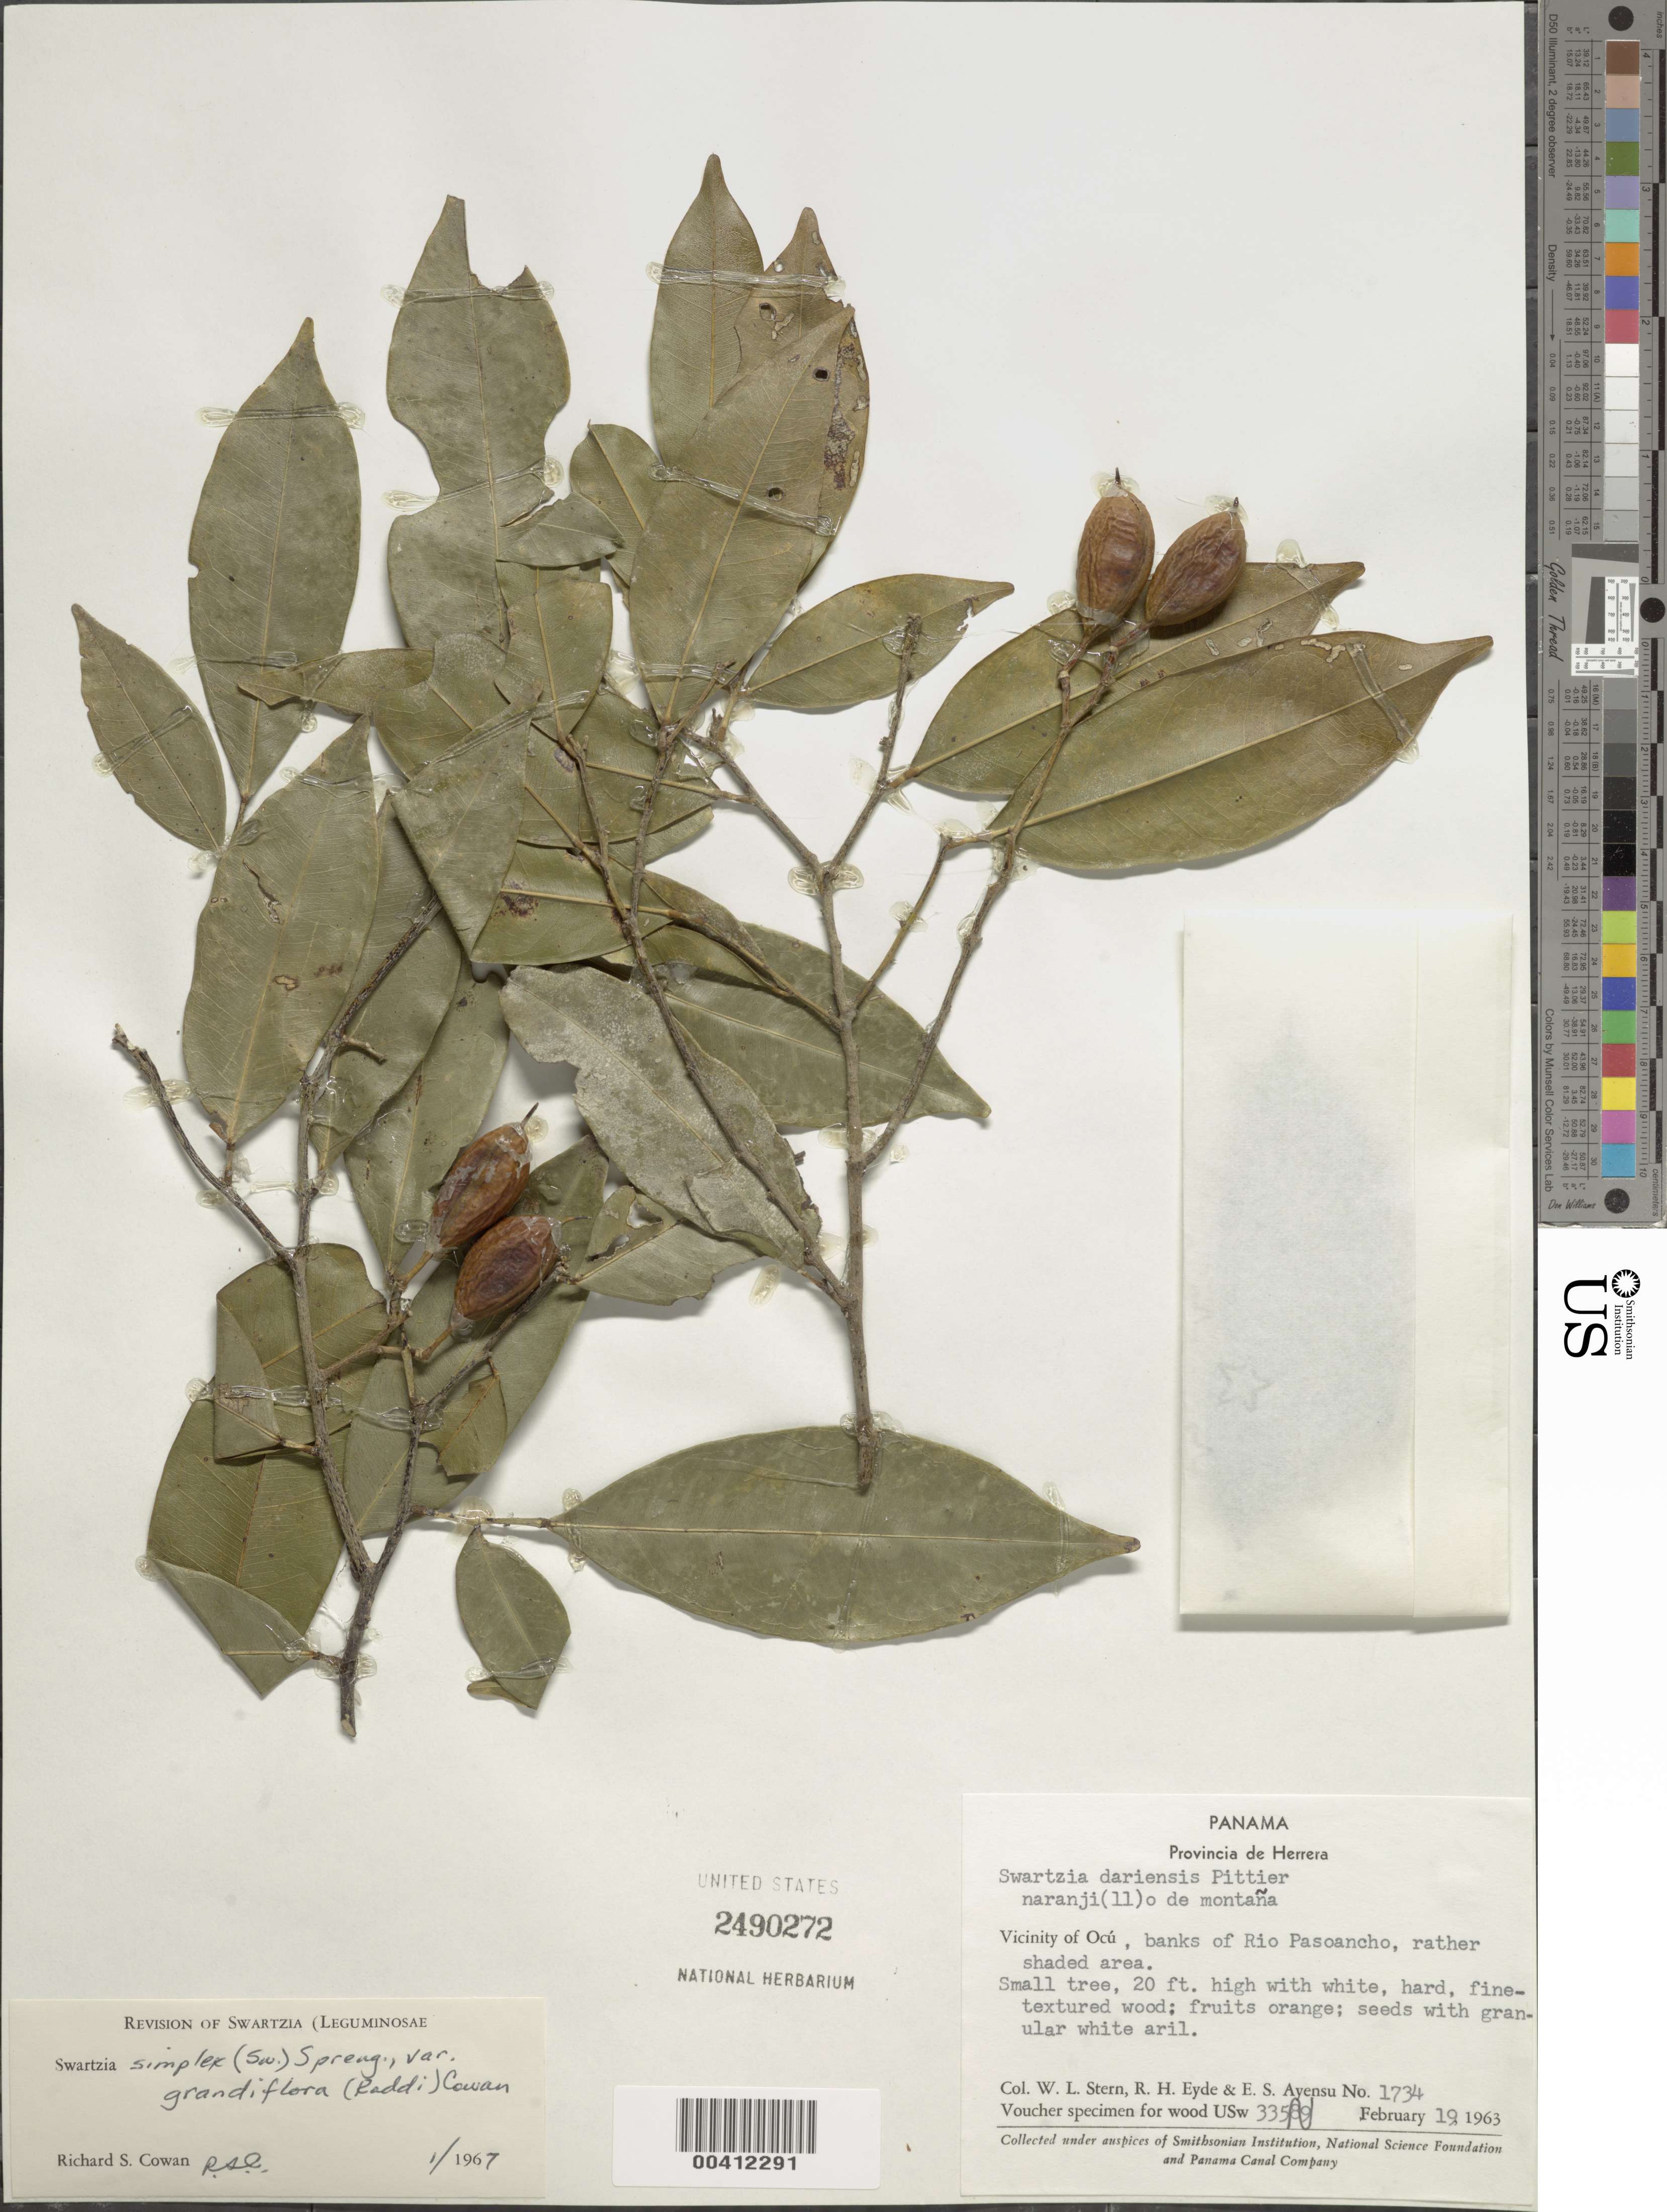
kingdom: Plantae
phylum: Tracheophyta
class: Magnoliopsida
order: Fabales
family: Fabaceae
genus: Swartzia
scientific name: Swartzia simplex var. grandiflora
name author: (Raddi) R.S. Cowan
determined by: Cowan, R. S.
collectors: W. L. Stern, R. H. Eyde & E. S. Ayensu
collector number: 1734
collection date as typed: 19 Feb 1963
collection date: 1963-02-19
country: Panama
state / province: Herrera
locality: Vicinity of Ocu, banks of the Rio Pascancho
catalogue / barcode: US 2490272